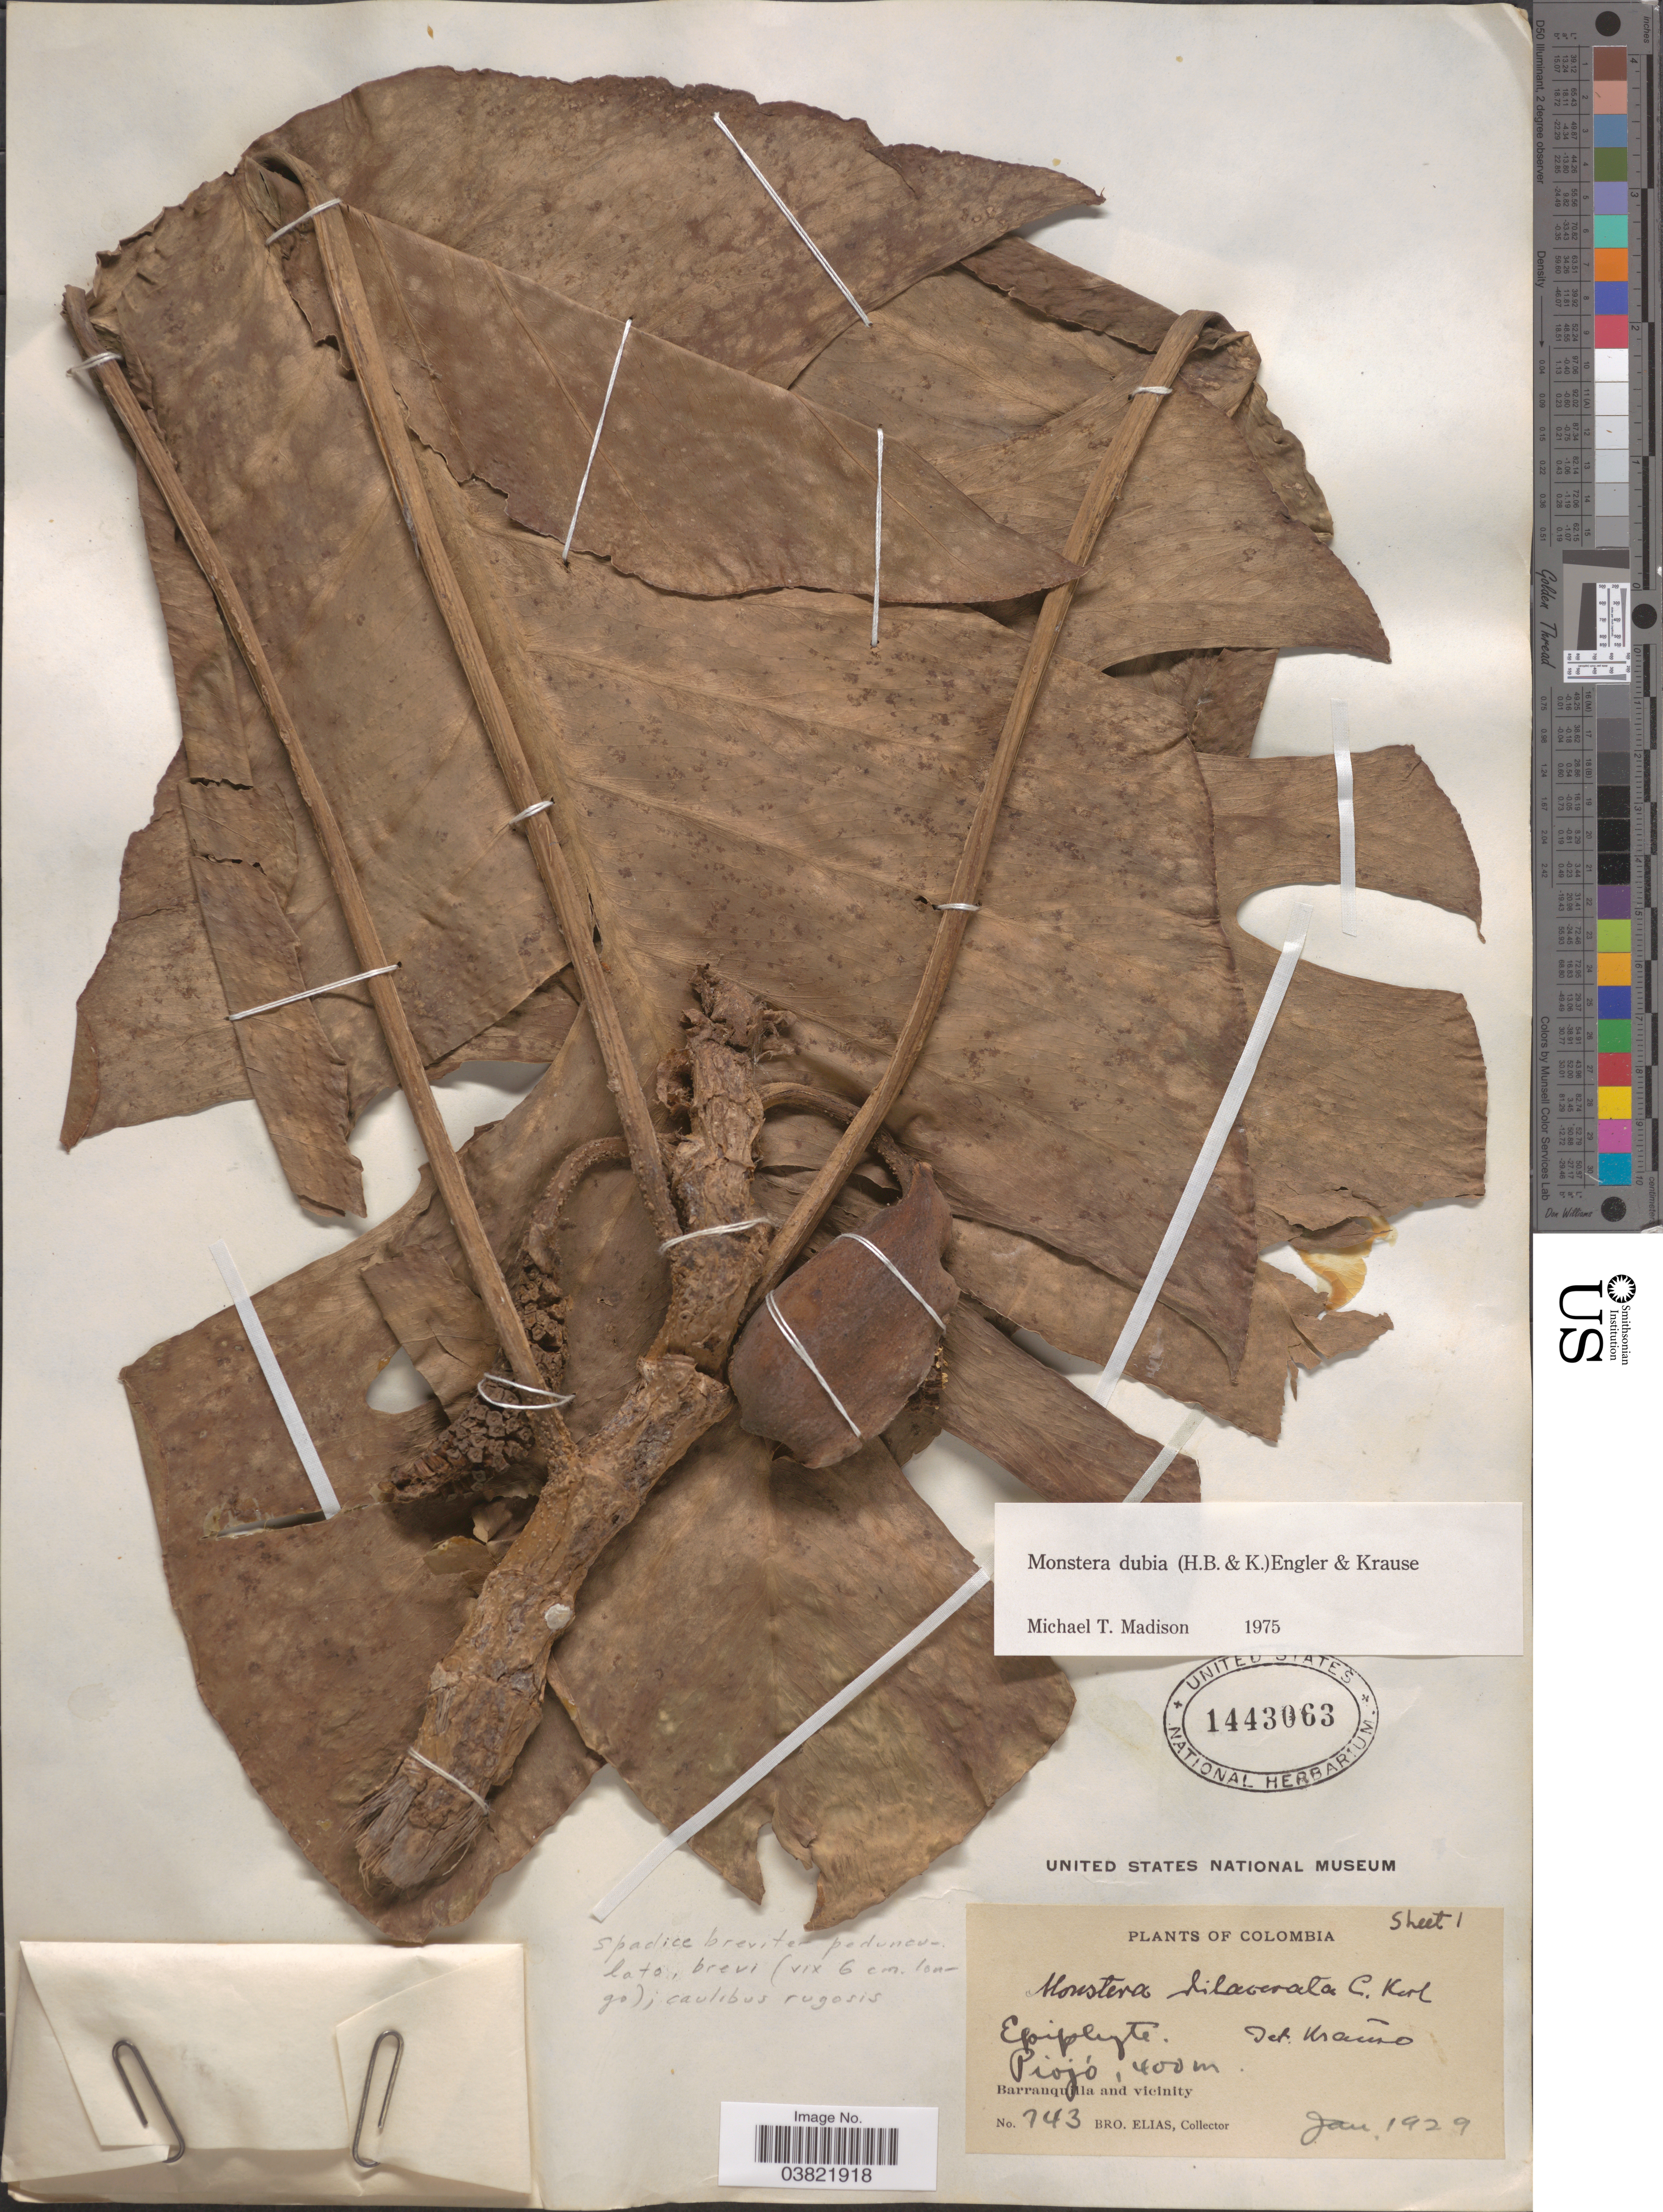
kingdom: Plantae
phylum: Tracheophyta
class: Liliopsida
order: Alismatales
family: Araceae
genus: Monstera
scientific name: Monstera dubia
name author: (Kunth) Engl. & K. Krause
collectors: Bro. Elias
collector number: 743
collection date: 1929-01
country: Colombia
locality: Piojó. Barranquilla and vicinity.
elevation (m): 400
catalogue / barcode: US 1443063